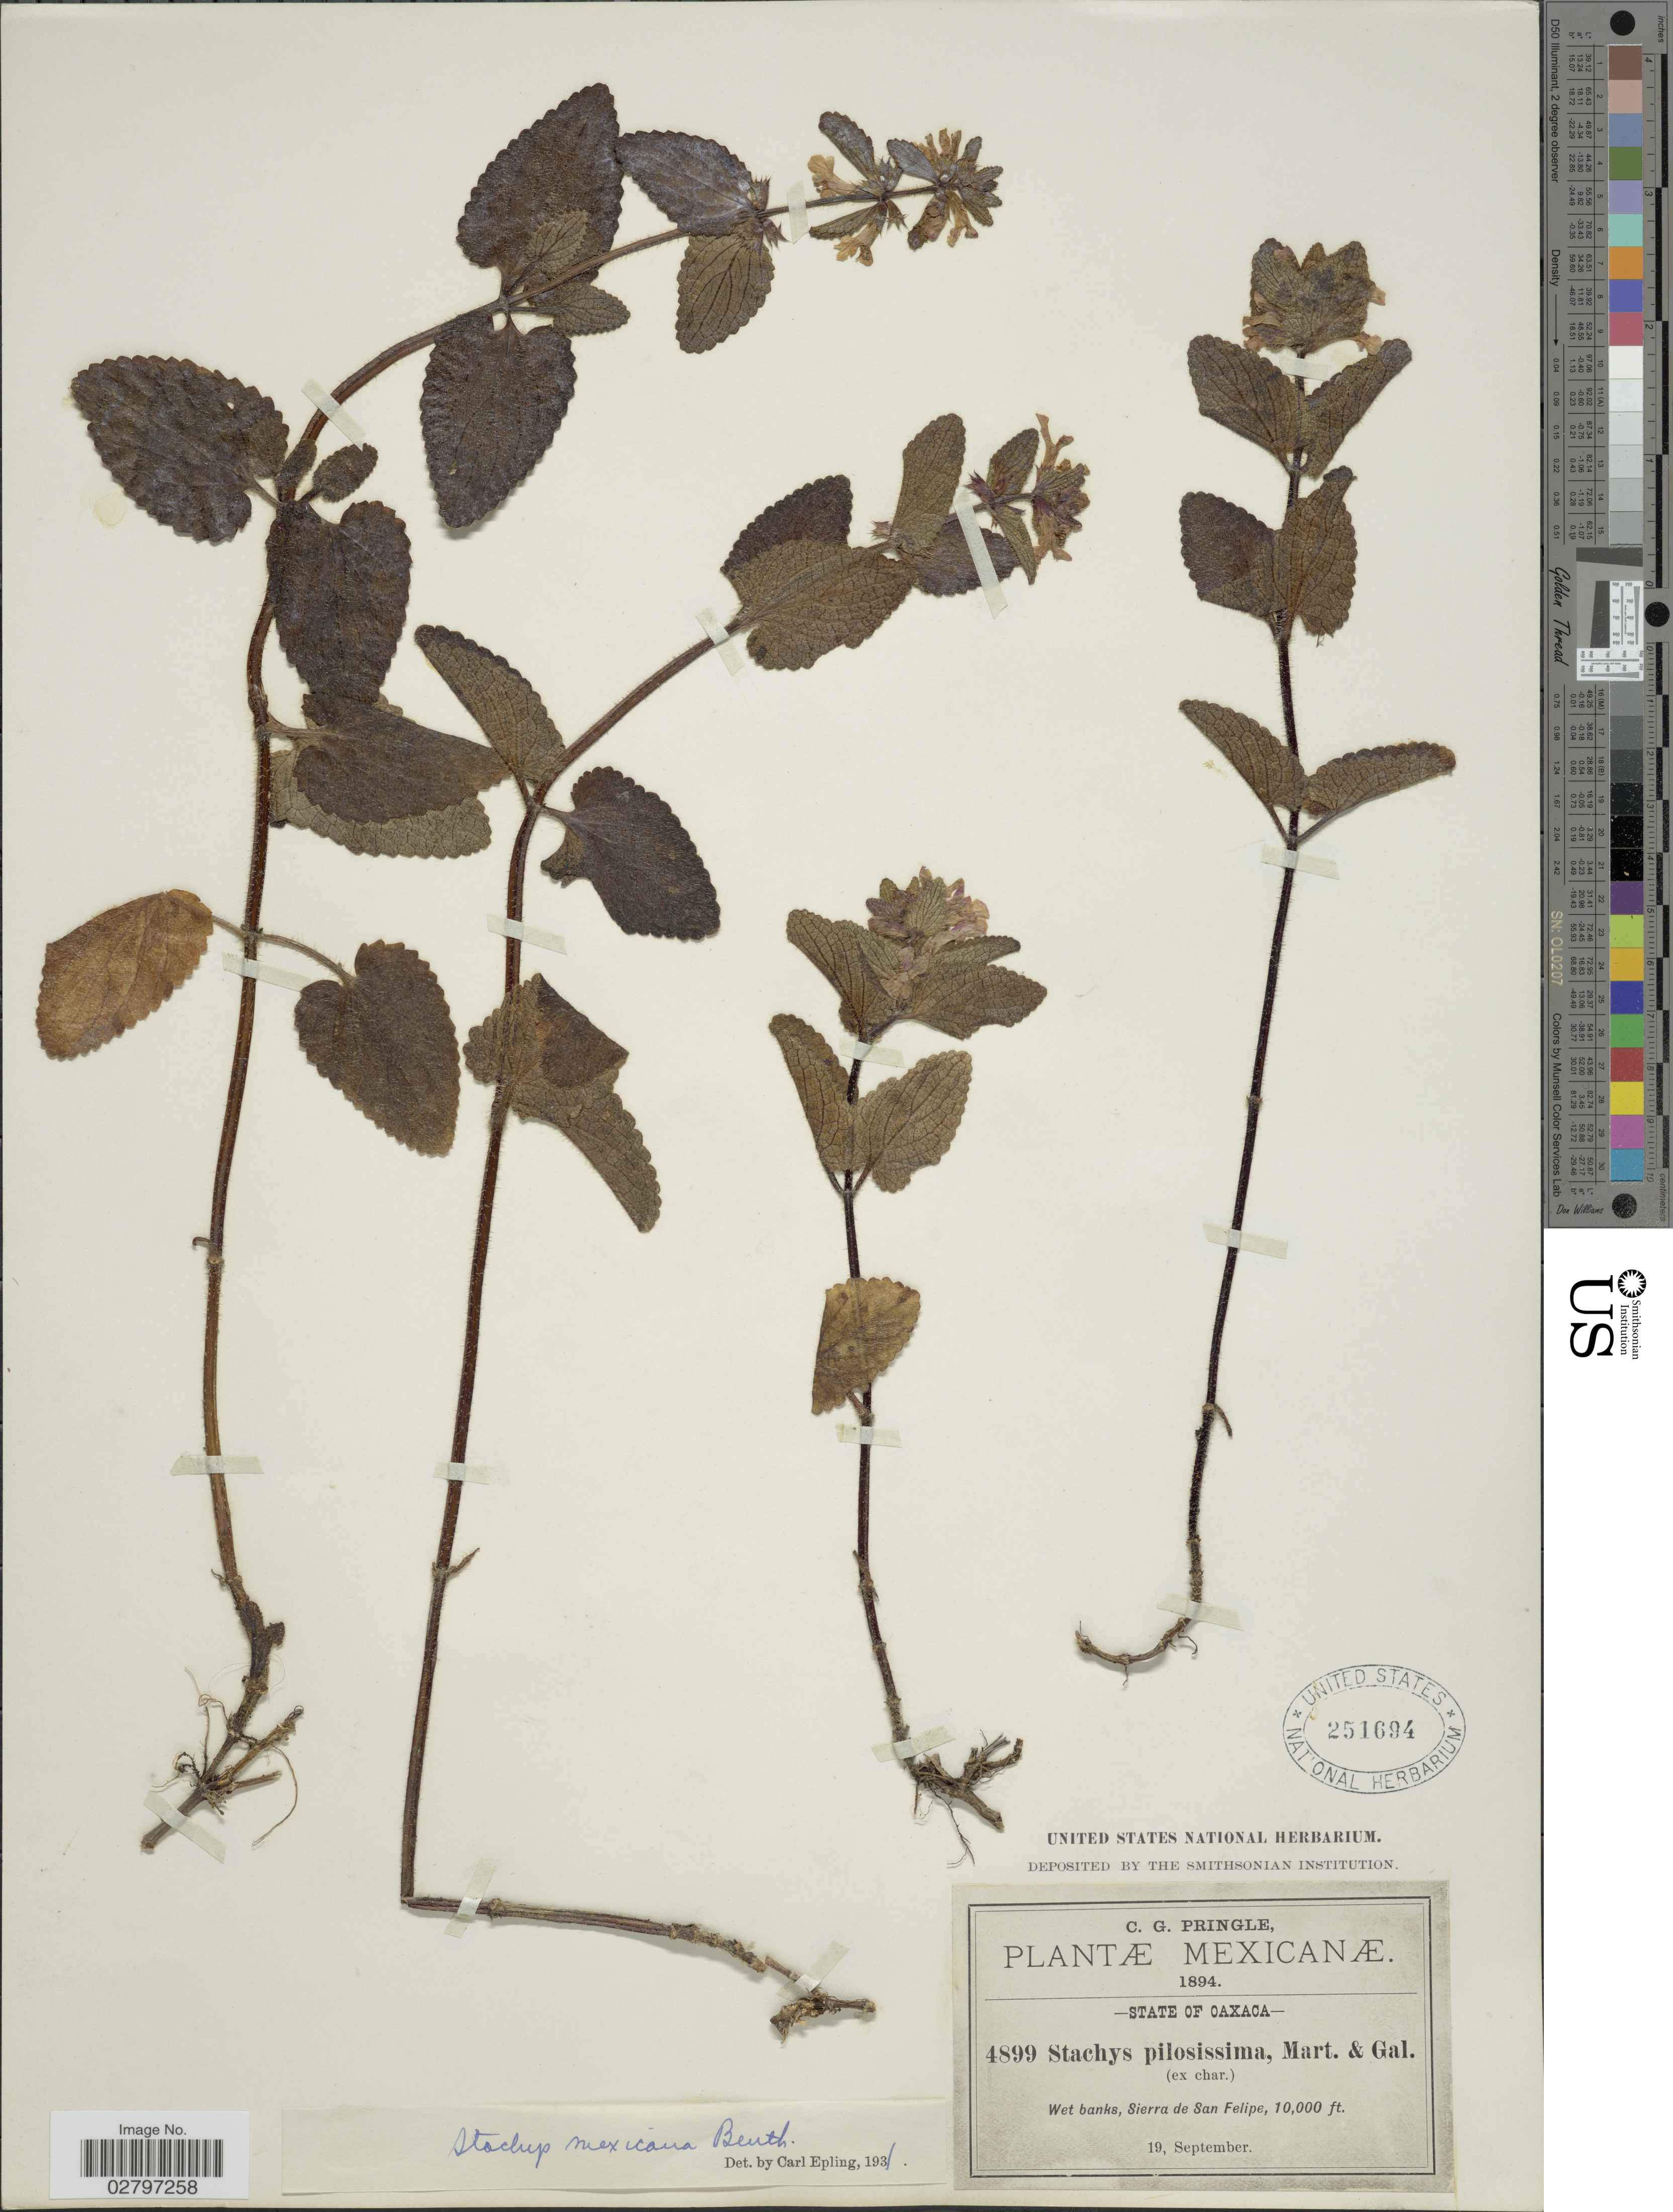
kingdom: Plantae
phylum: Tracheophyta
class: Magnoliopsida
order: Lamiales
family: Lamiaceae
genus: Stachys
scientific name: Stachys mexicana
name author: Benth.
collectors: C. G. Pringle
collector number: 4899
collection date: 1894-09-19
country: Mexico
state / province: Oaxaca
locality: Sierra de San Felipe.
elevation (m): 3048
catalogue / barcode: US 251694